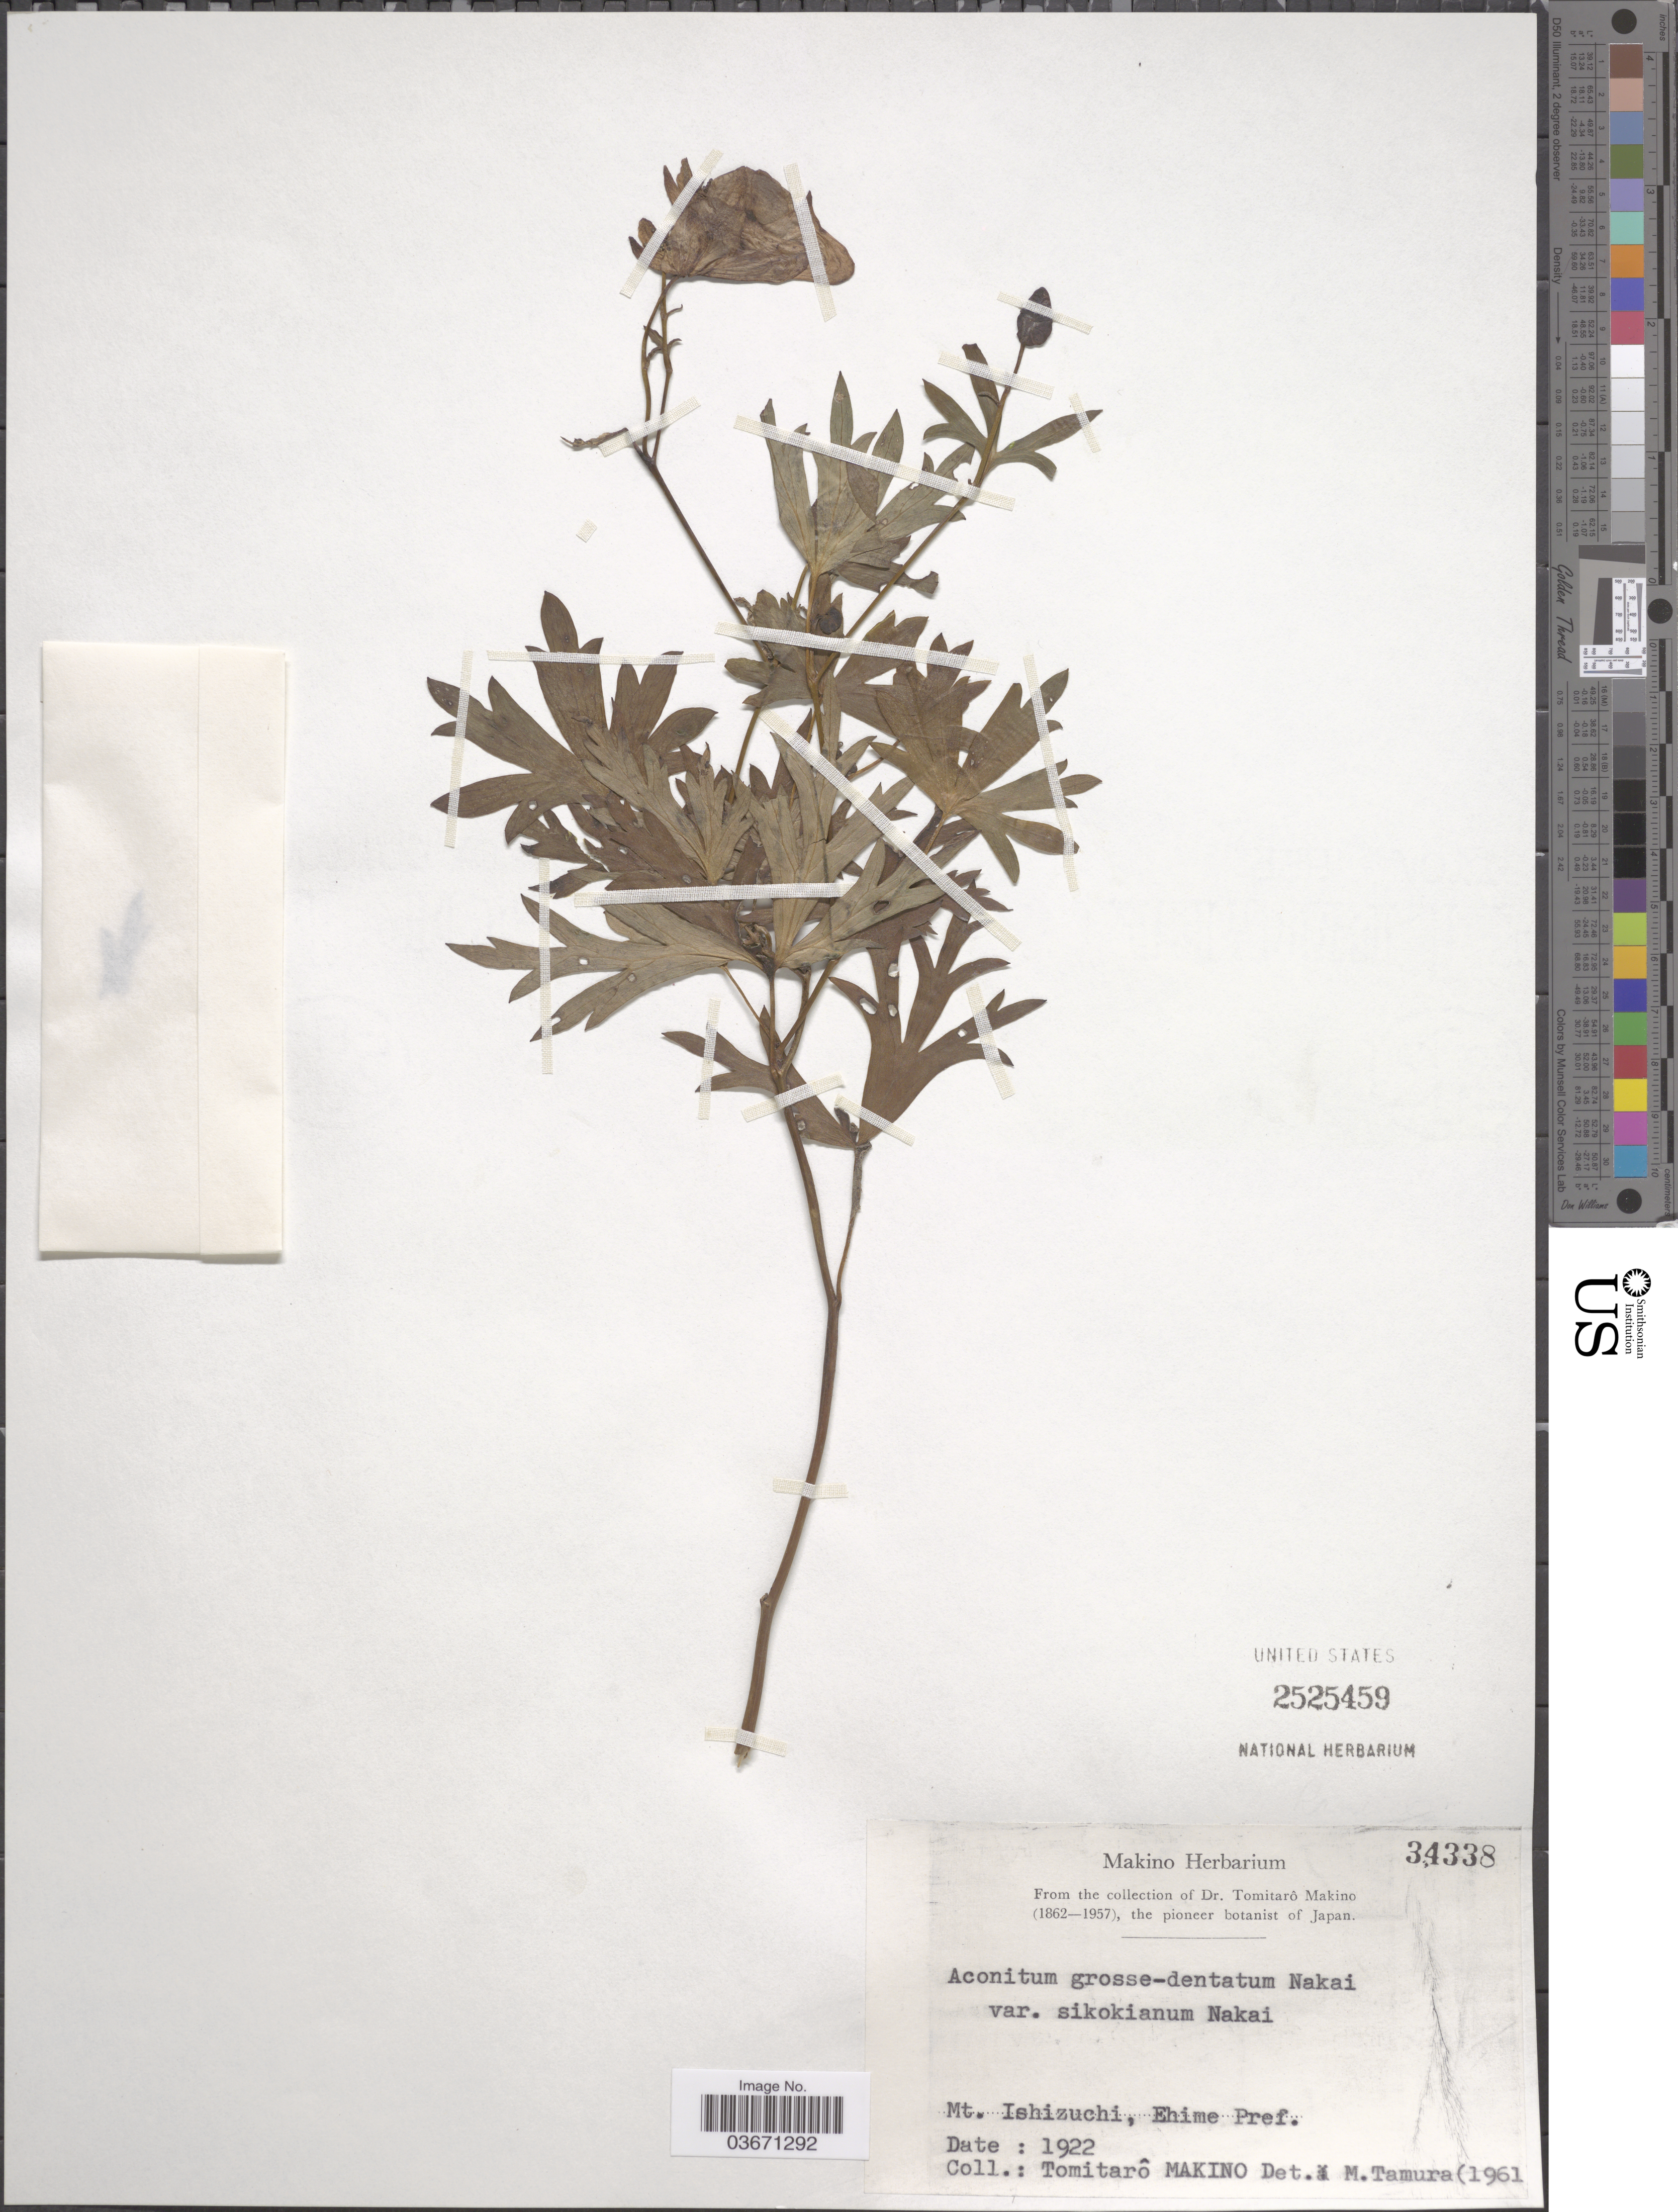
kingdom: Plantae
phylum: Tracheophyta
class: Magnoliopsida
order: Ranunculales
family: Ranunculaceae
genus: Aconitum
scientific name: Aconitum grossedentatum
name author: (Nakai) Nakai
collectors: T. Makino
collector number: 34338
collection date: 1922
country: Japan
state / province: Ehime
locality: Mt. Ishizuchi, Ehime Pref.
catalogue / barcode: US 2525459